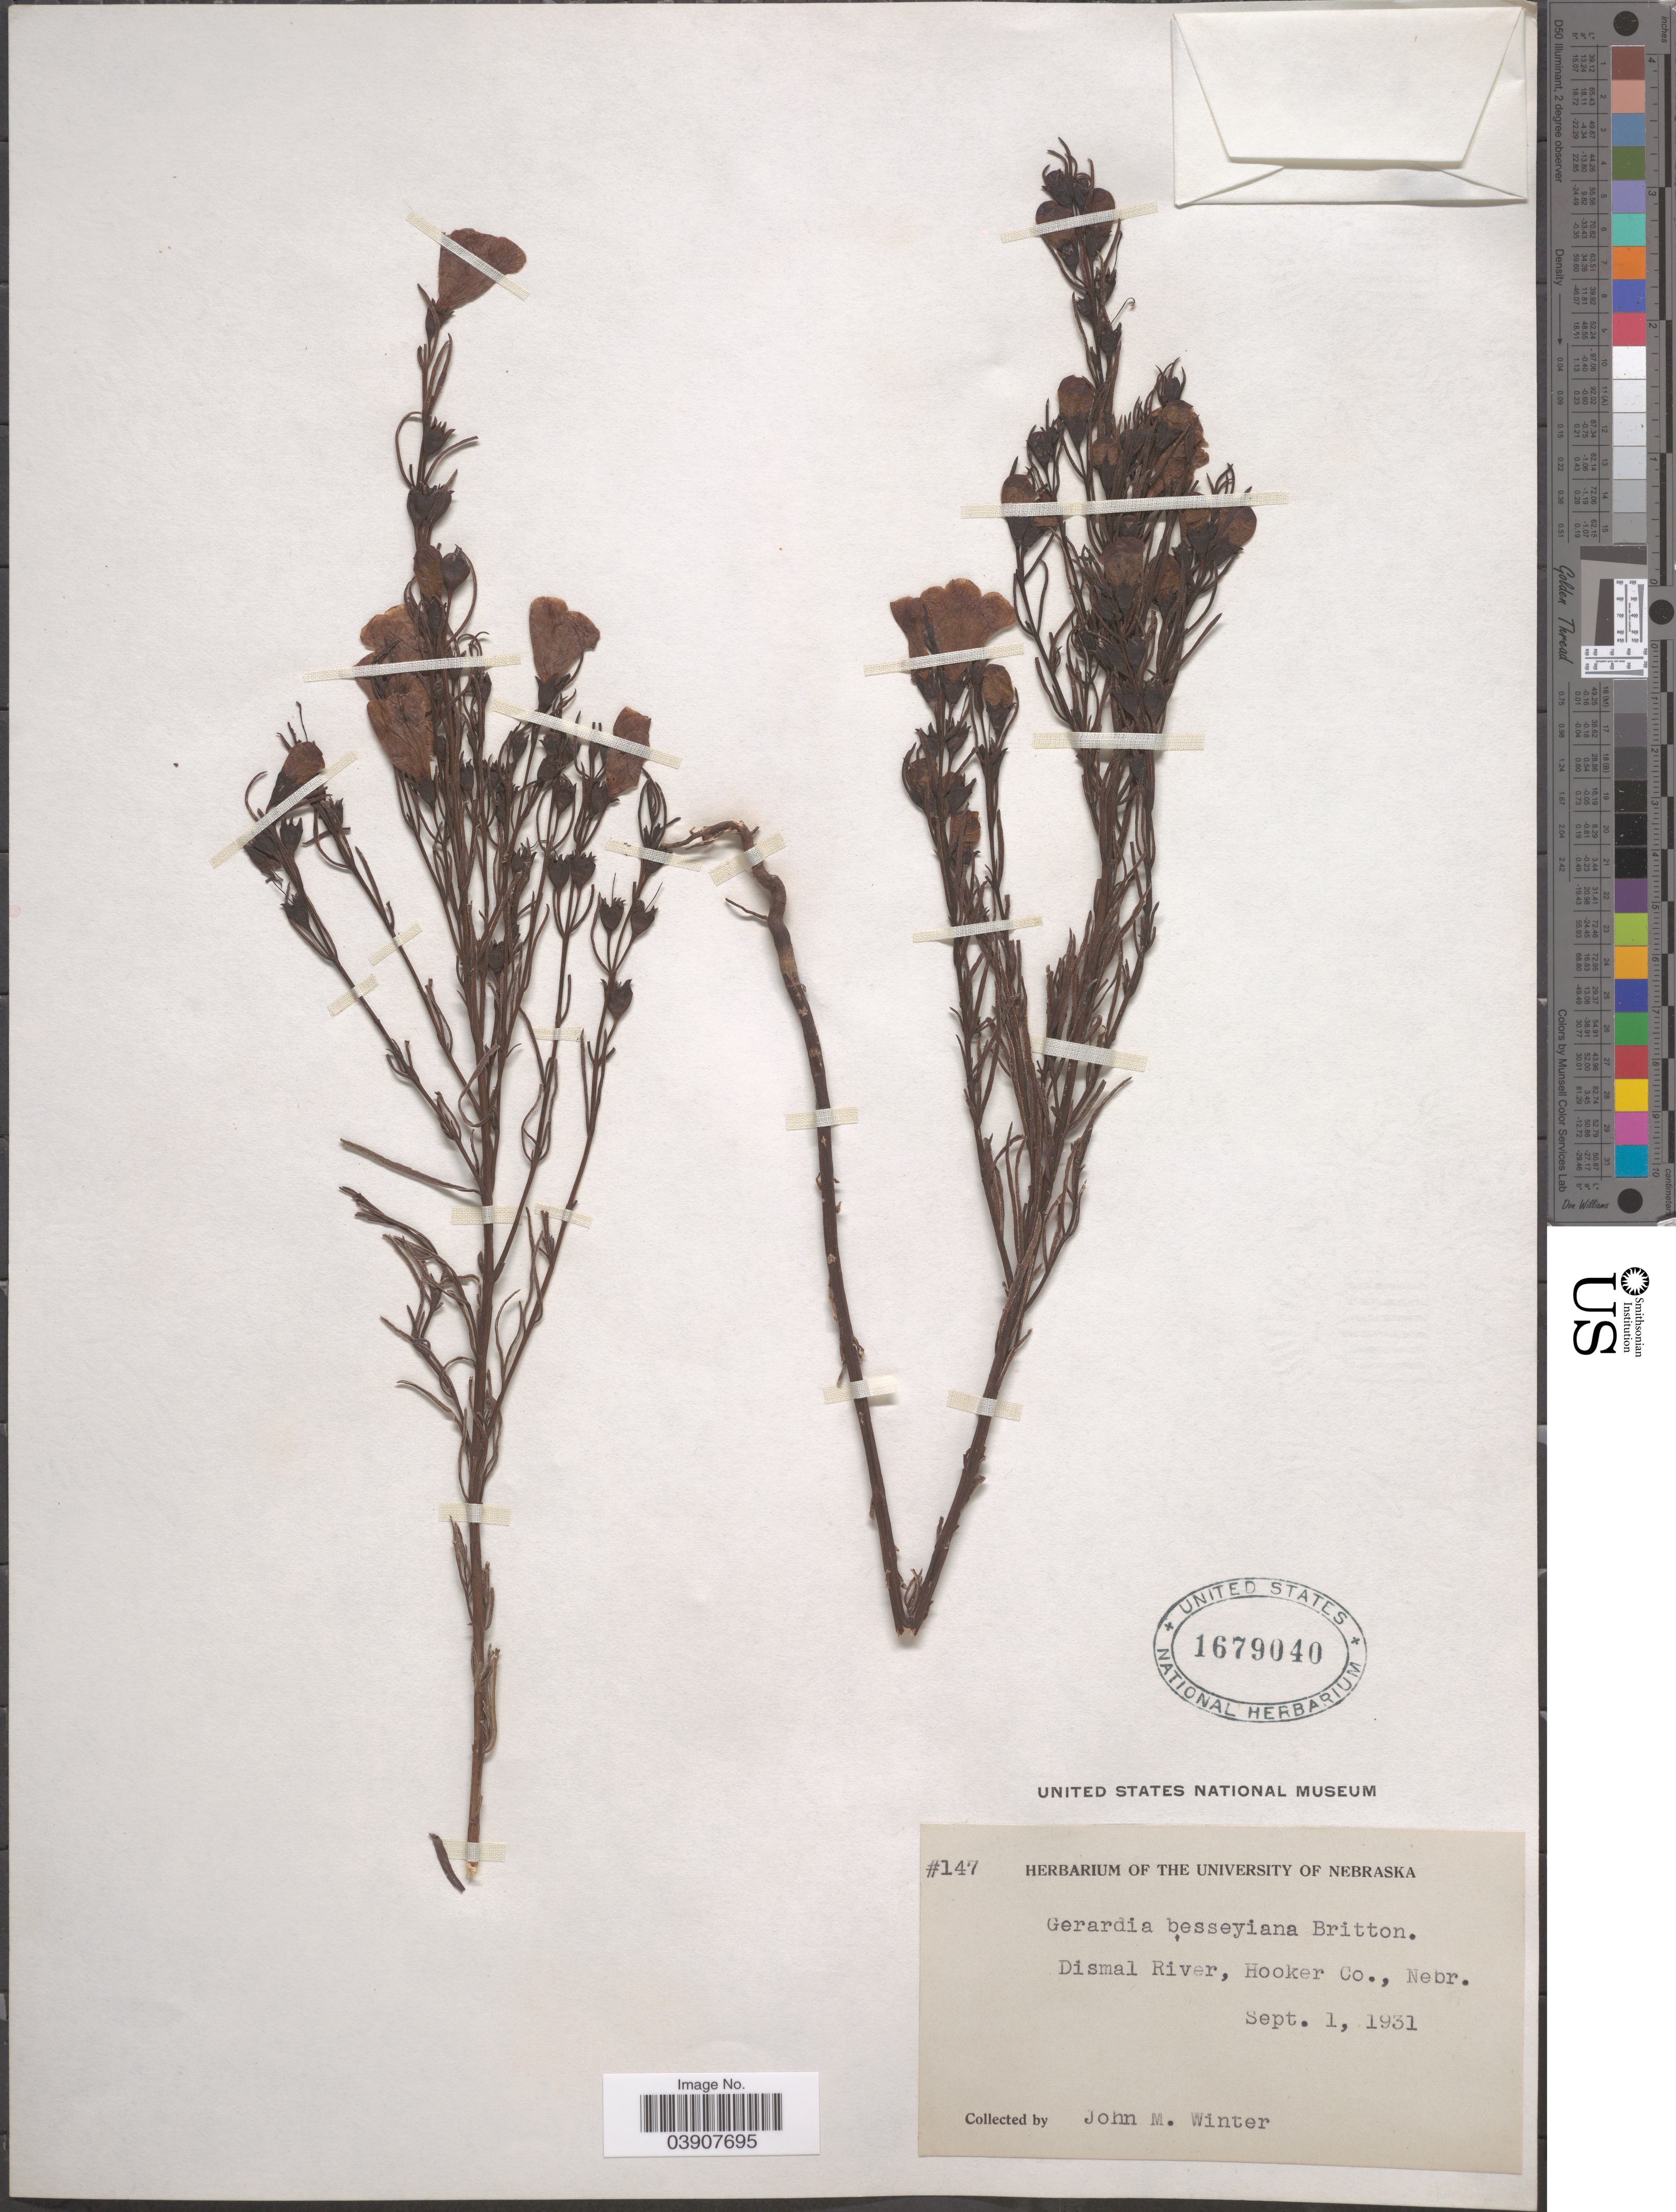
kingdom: Plantae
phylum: Tracheophyta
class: Magnoliopsida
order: Lamiales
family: Orobanchaceae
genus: Agalinis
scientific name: Agalinis besseyana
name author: (Britton) Britton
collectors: J. M. Winter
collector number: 147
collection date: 1931-09-01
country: United States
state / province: Nebraska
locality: Dismal River, Hooker Co.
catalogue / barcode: US 1679040